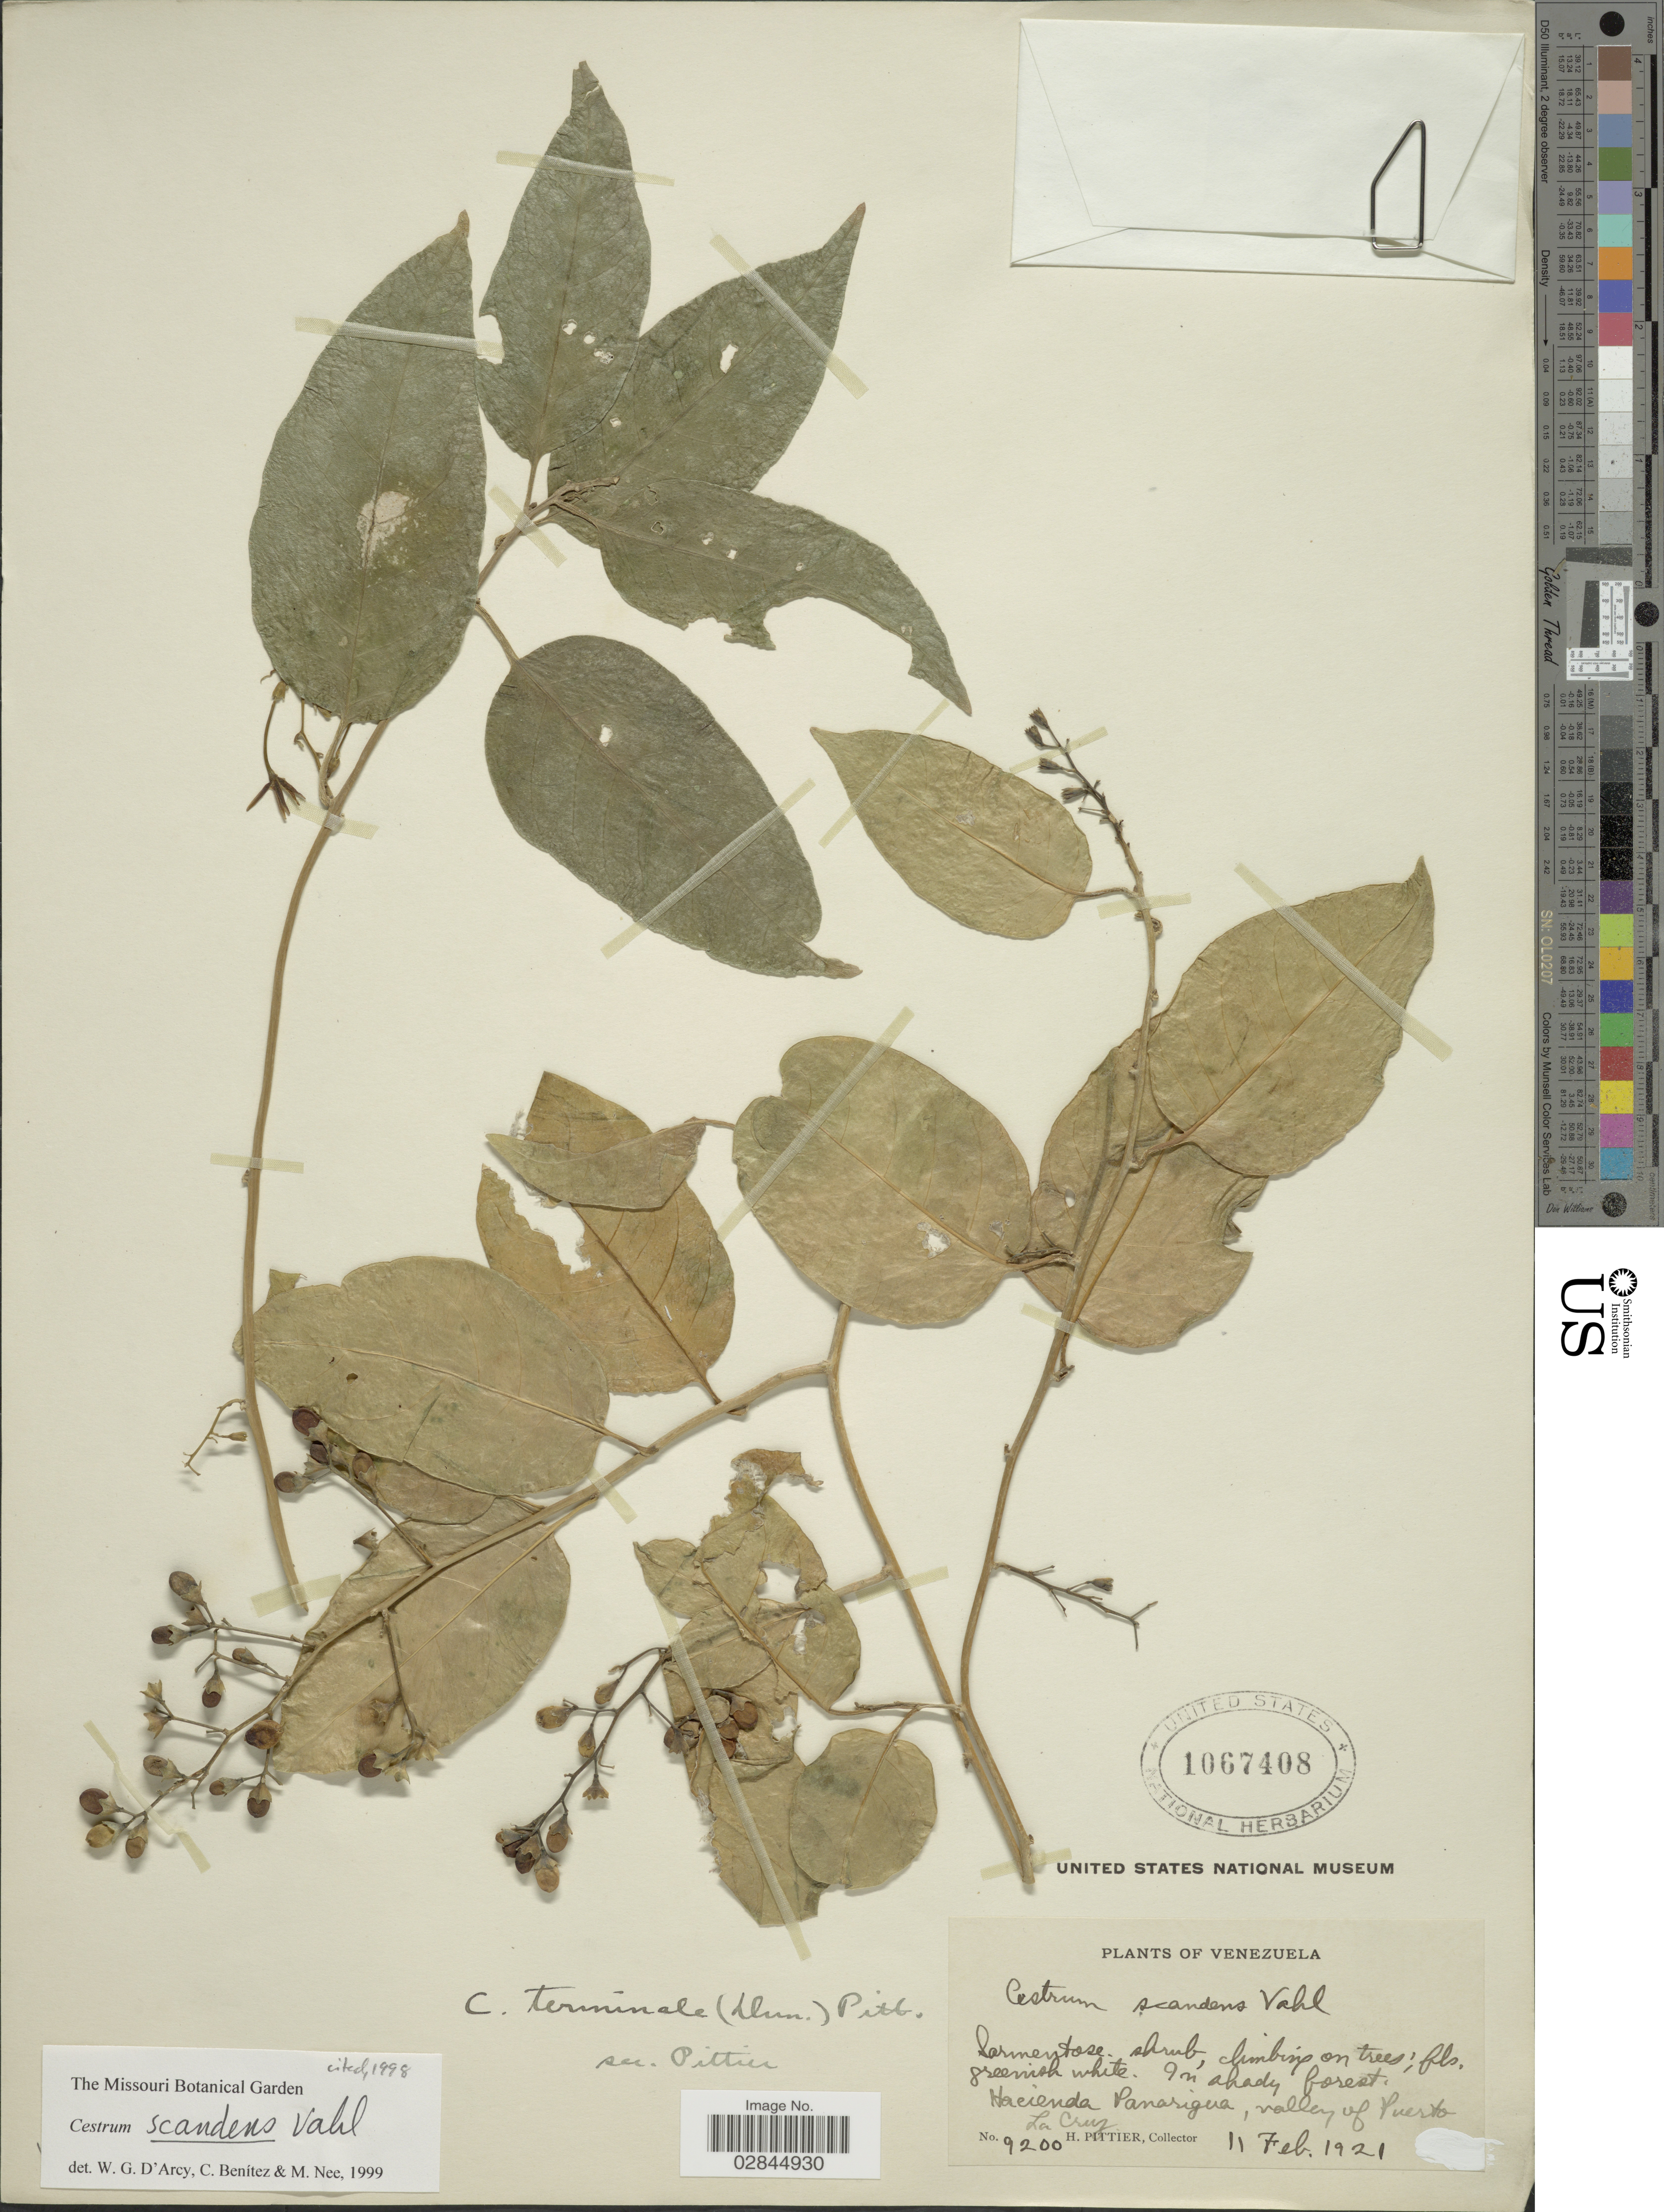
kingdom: Plantae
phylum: Tracheophyta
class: Magnoliopsida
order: Solanales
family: Solanaceae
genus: Cestrum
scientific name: Cestrum scandens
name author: Vahl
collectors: H. F. Pittier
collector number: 9200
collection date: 1921-02-11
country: Venezuela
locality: Hacienda Panarigua, valley of Puerto La Cruz.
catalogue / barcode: US 1067408